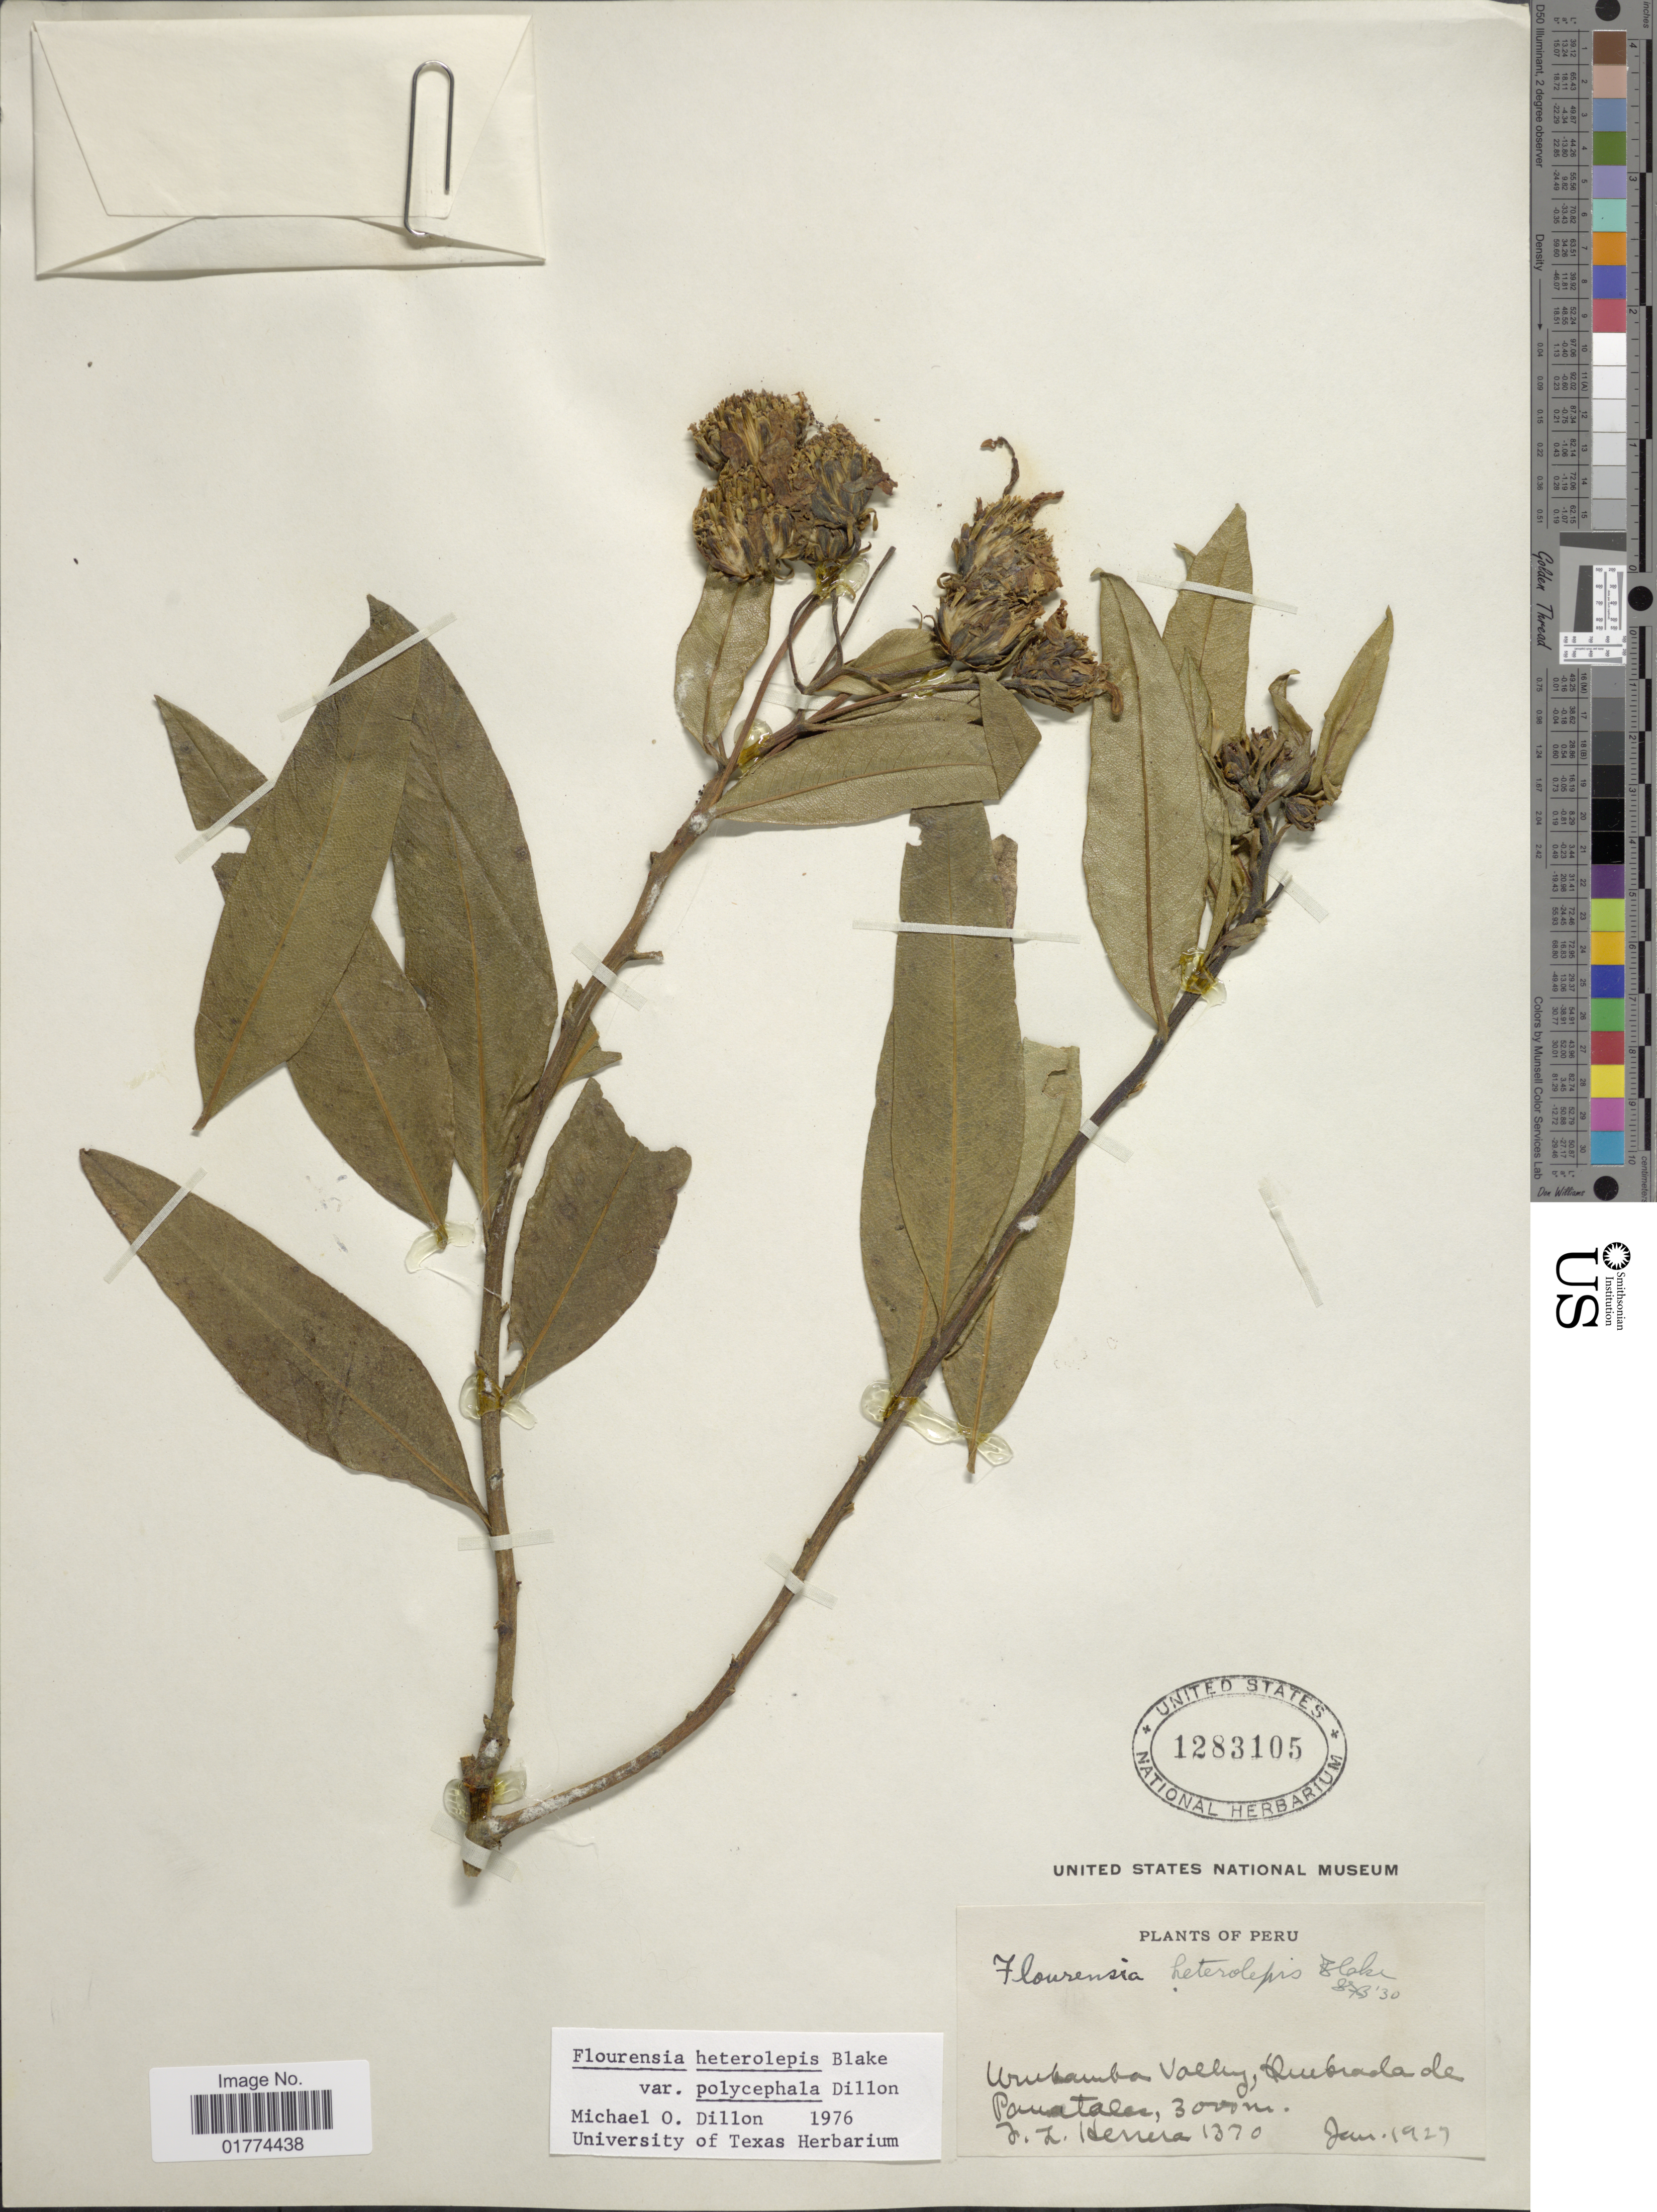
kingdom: Plantae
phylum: Tracheophyta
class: Magnoliopsida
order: Asterales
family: Asteraceae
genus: Flourensia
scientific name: Flourensia heterolepis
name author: S.F. Blake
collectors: F. L. Herrera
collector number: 1370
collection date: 1929-01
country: Peru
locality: Urubamba Valley, Quebrada de Panatelez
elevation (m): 3000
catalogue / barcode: US 1283105